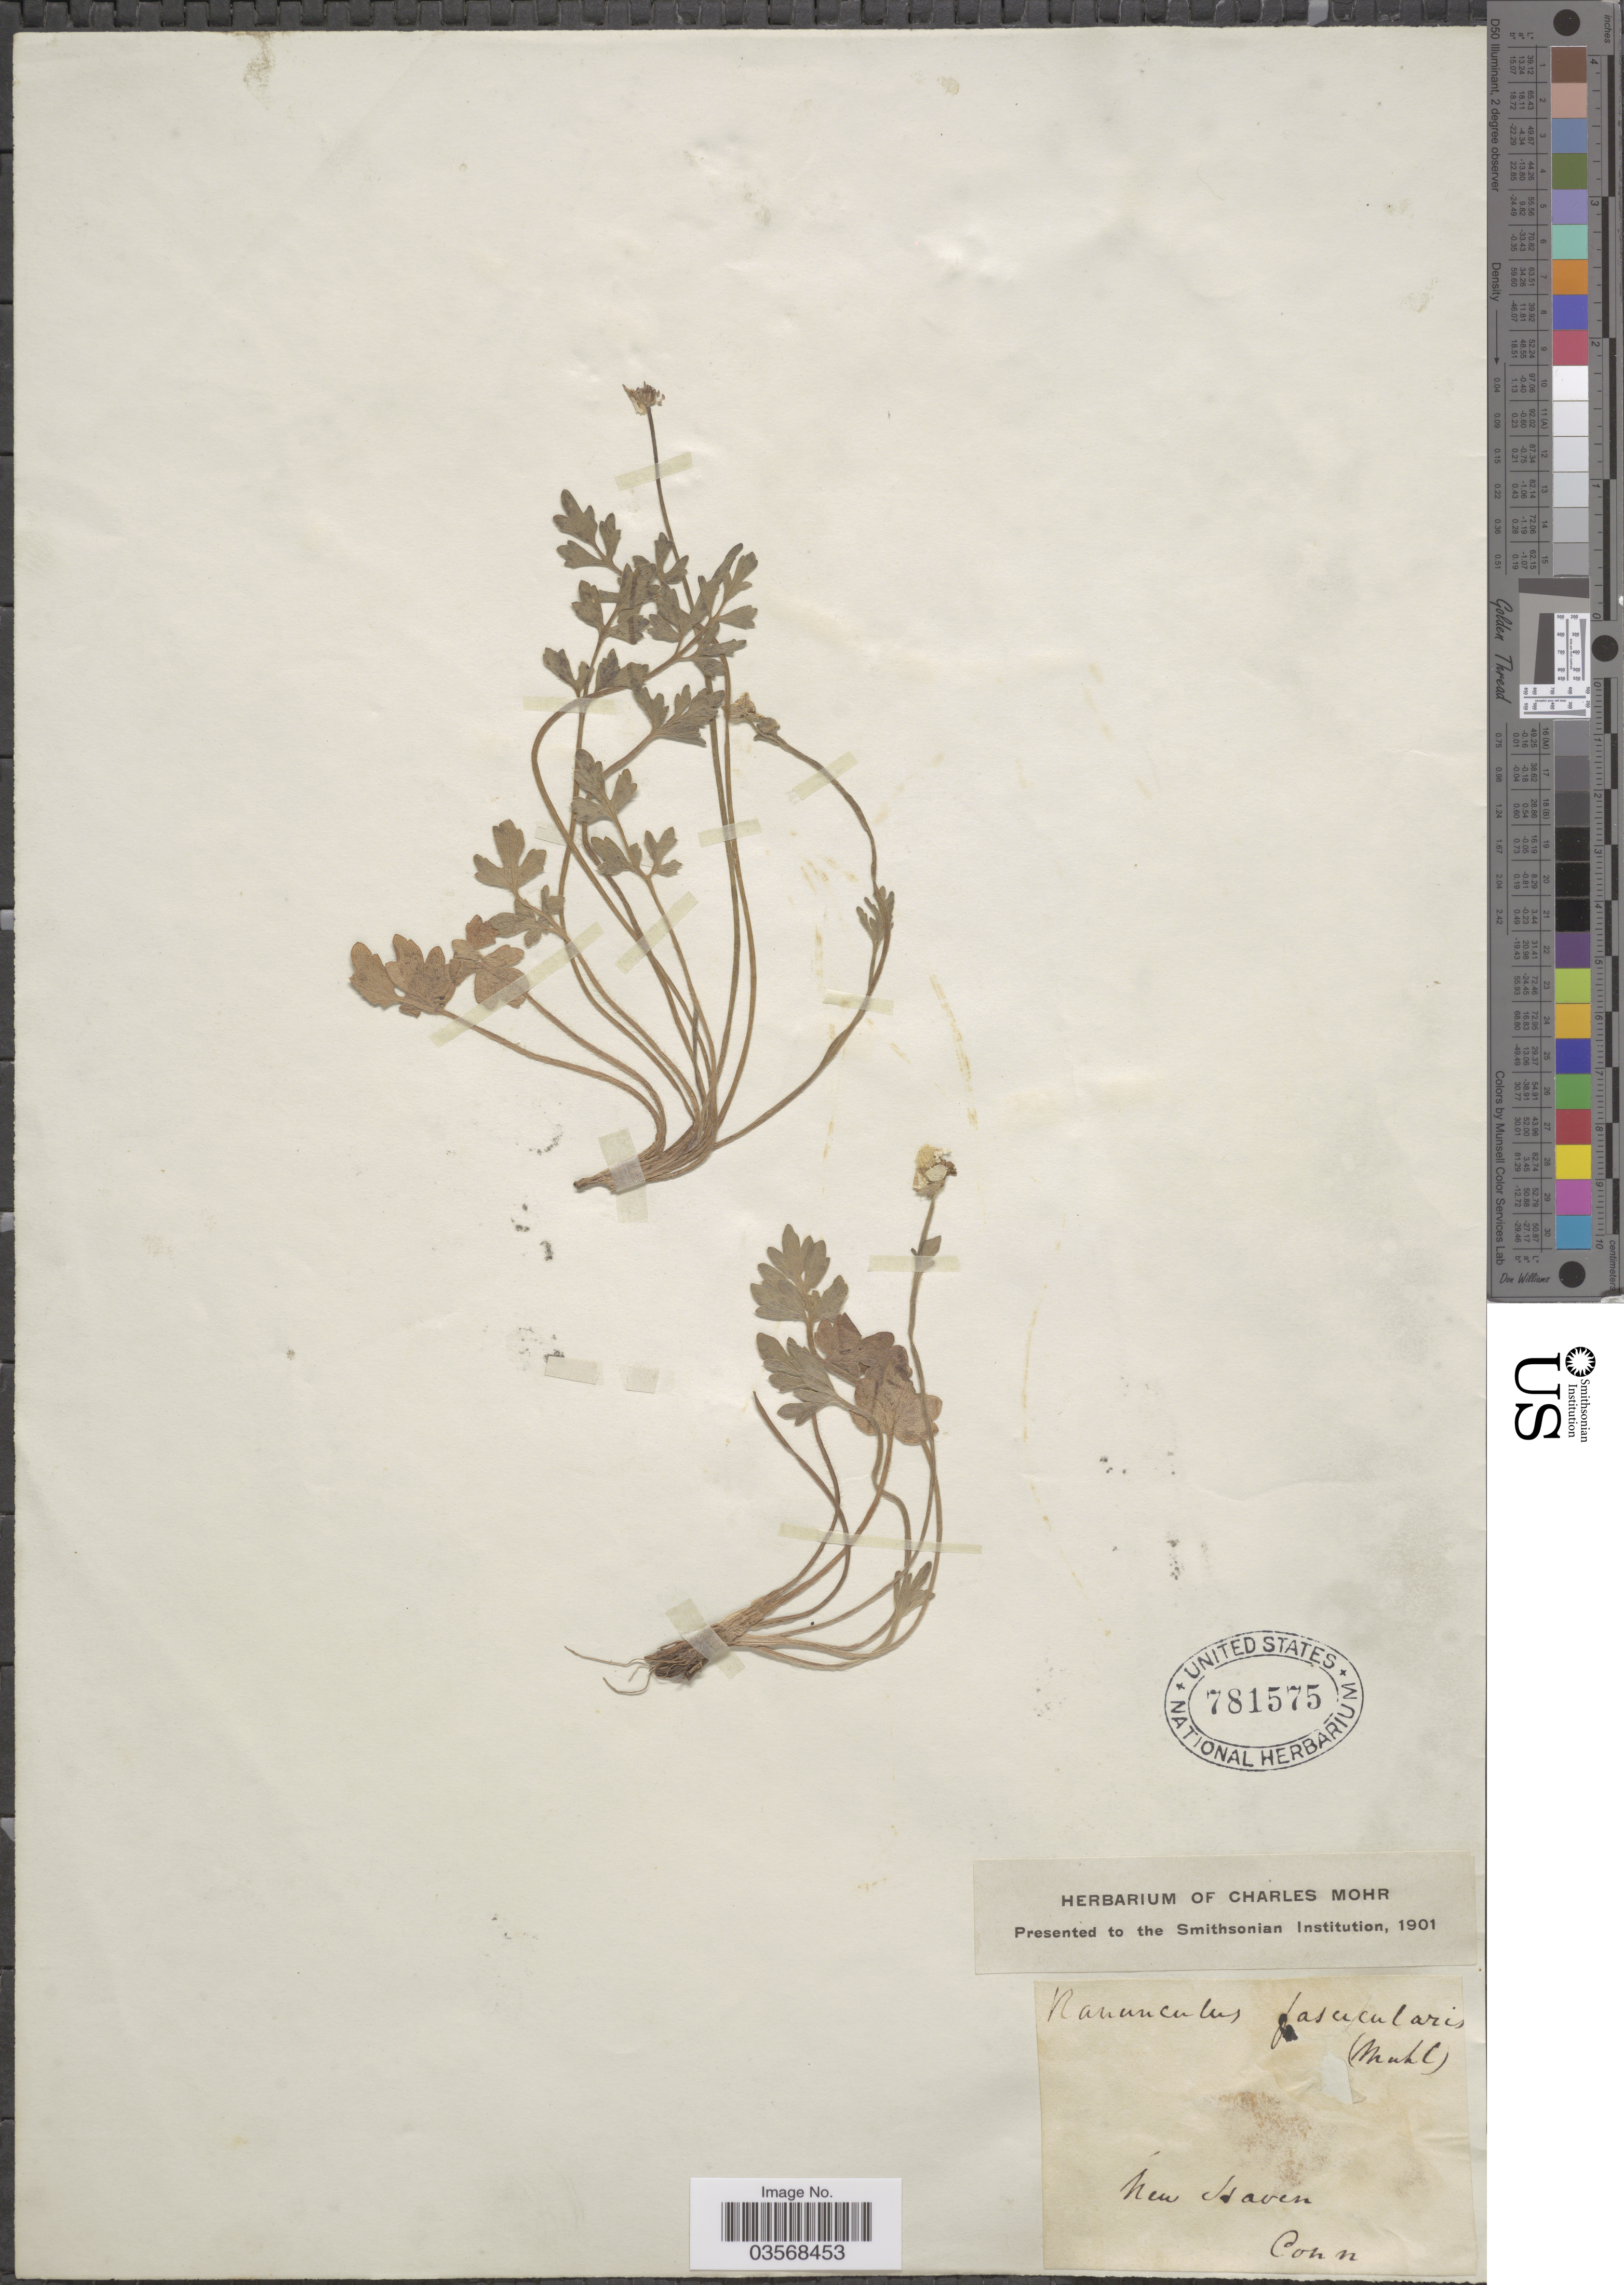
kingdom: Plantae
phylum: Tracheophyta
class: Magnoliopsida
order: Ranunculales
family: Ranunculaceae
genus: Ranunculus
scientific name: Ranunculus parviflorus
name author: L.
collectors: ex herb. Charles Mohr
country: United States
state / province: Connecticut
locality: New Haven.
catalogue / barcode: US 781575